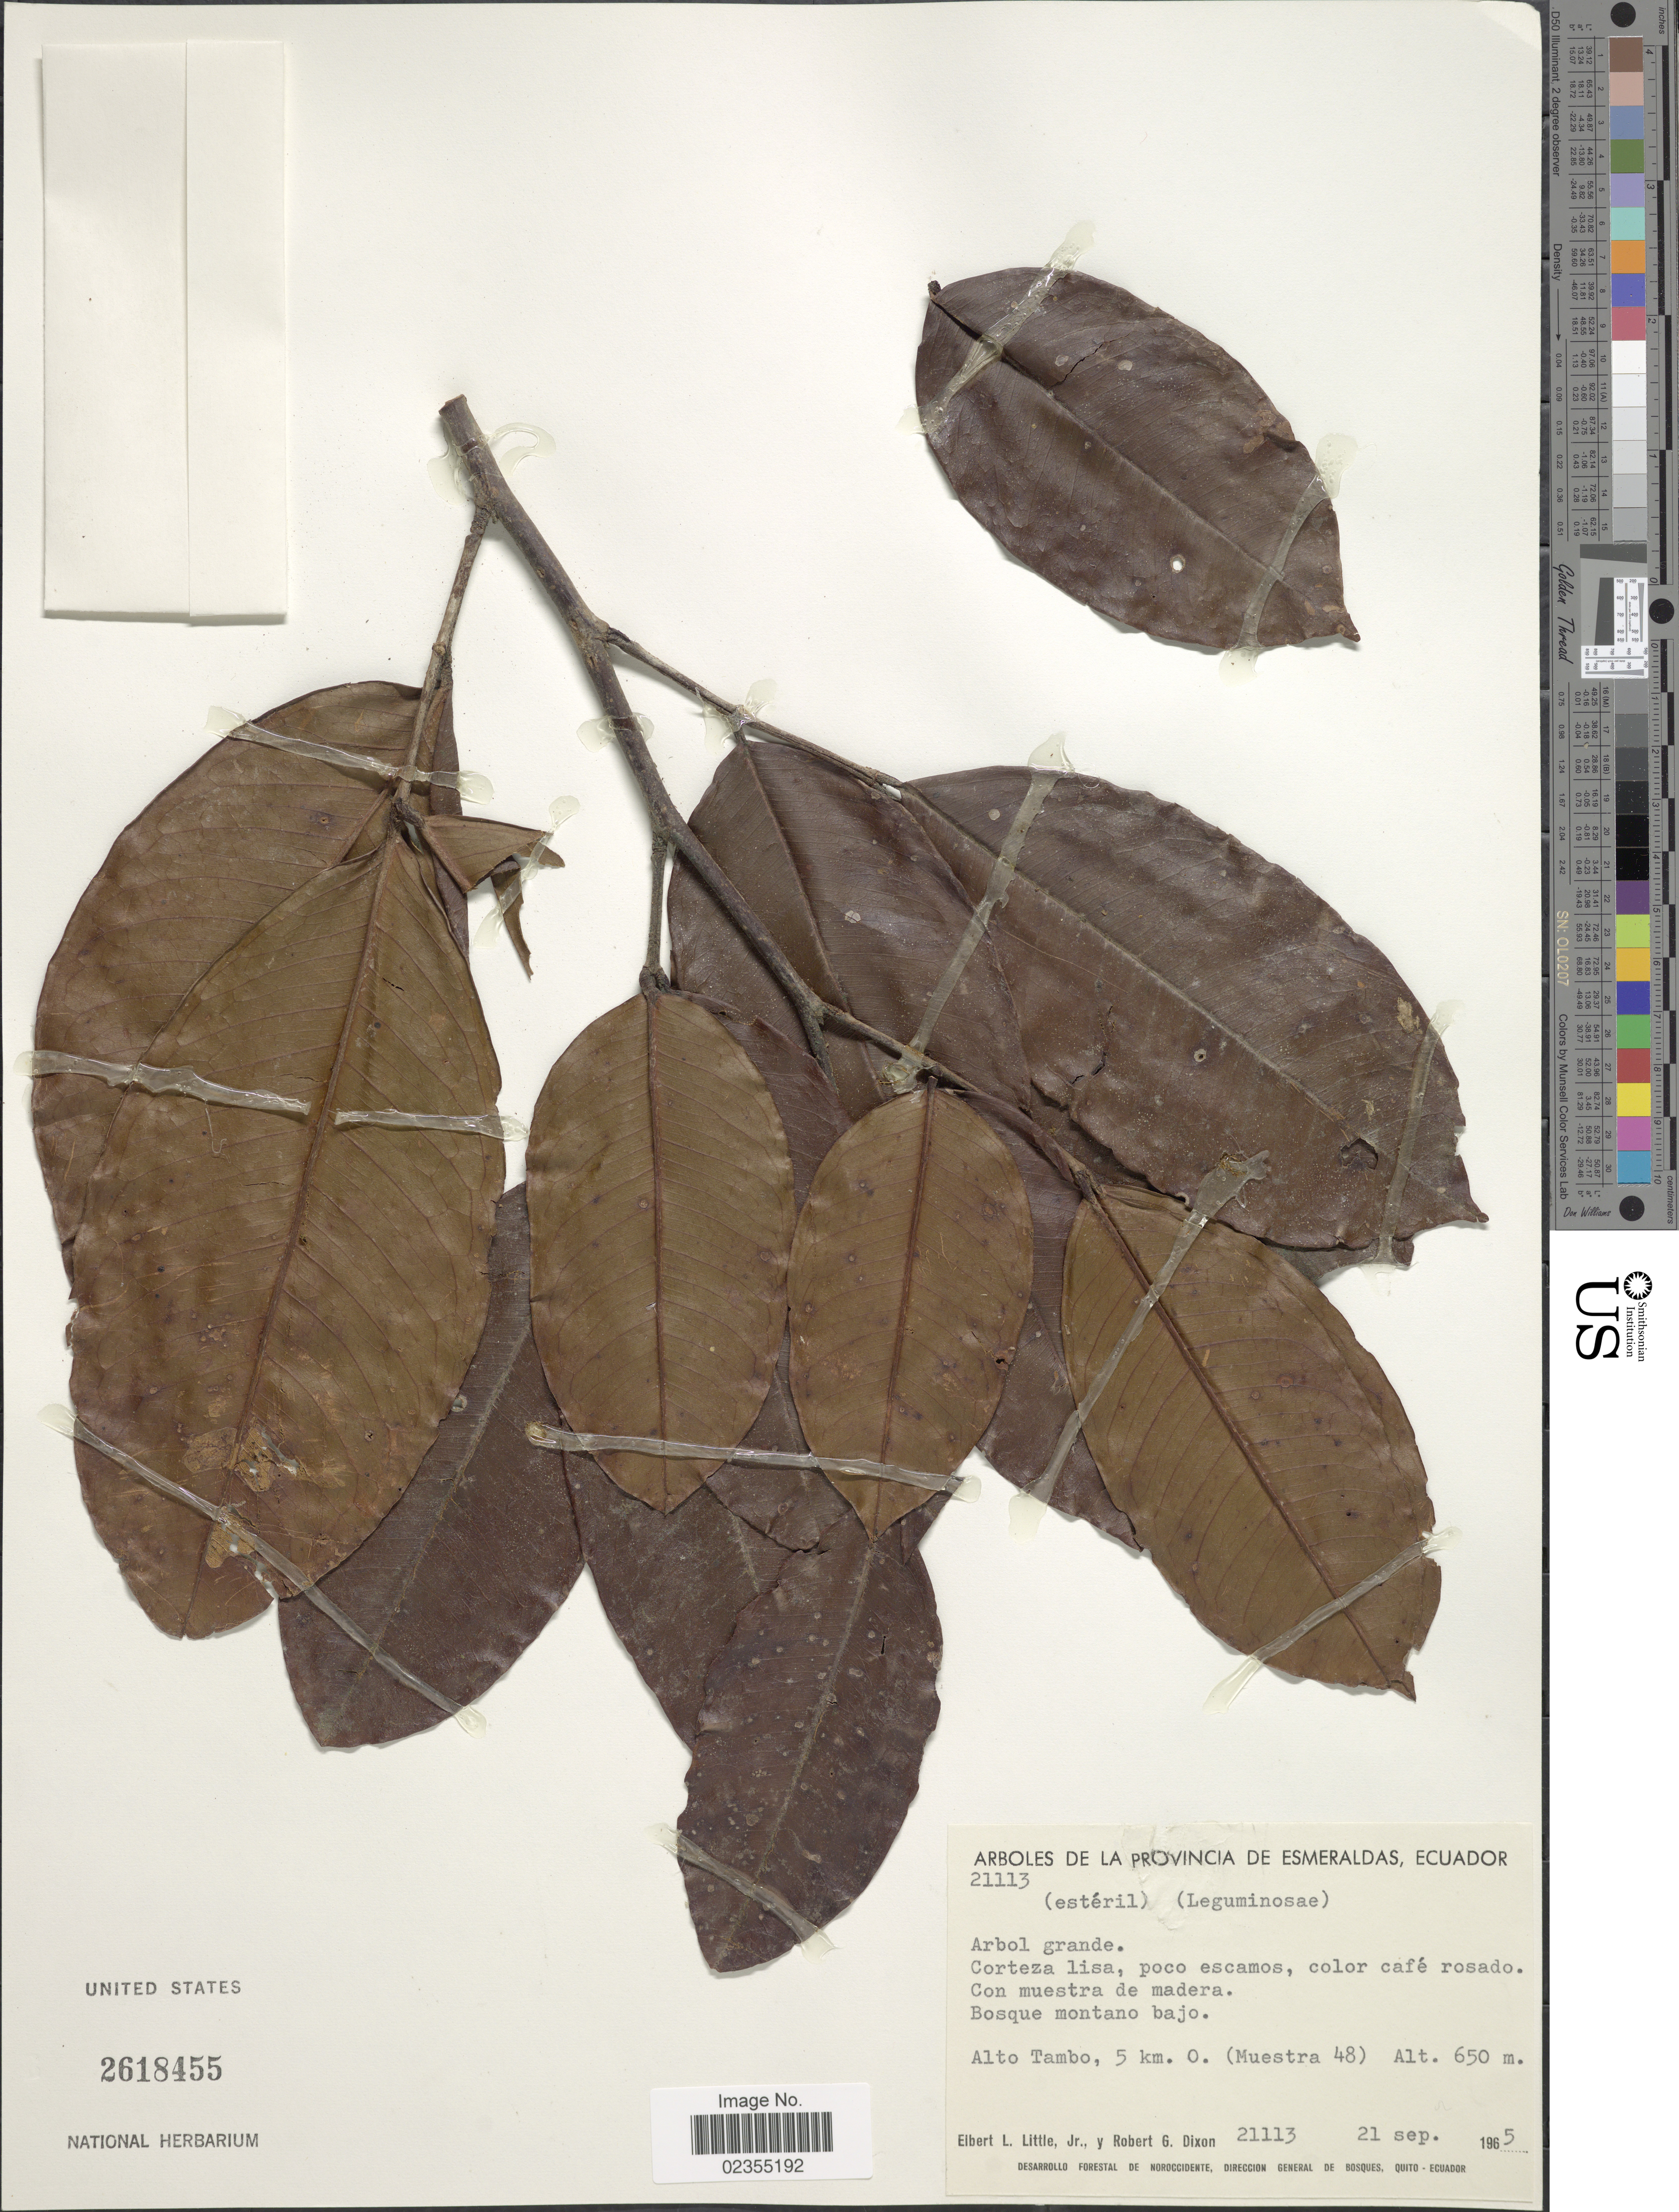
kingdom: Plantae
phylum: Tracheophyta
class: Magnoliopsida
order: Fabales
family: Fabaceae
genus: Macrolobium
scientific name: Macrolobium sp. nov.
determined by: Trujillo, A. M.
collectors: E. L. Little & R. G. Dixon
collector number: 21113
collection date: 1965-09-21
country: Ecuador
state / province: Esmeraldas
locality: Arboles de la Provincia de Esmeraldas, Ecuador. Alto Tambo, 5 km. O. (Muestra 48)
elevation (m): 650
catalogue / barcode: US 2618455